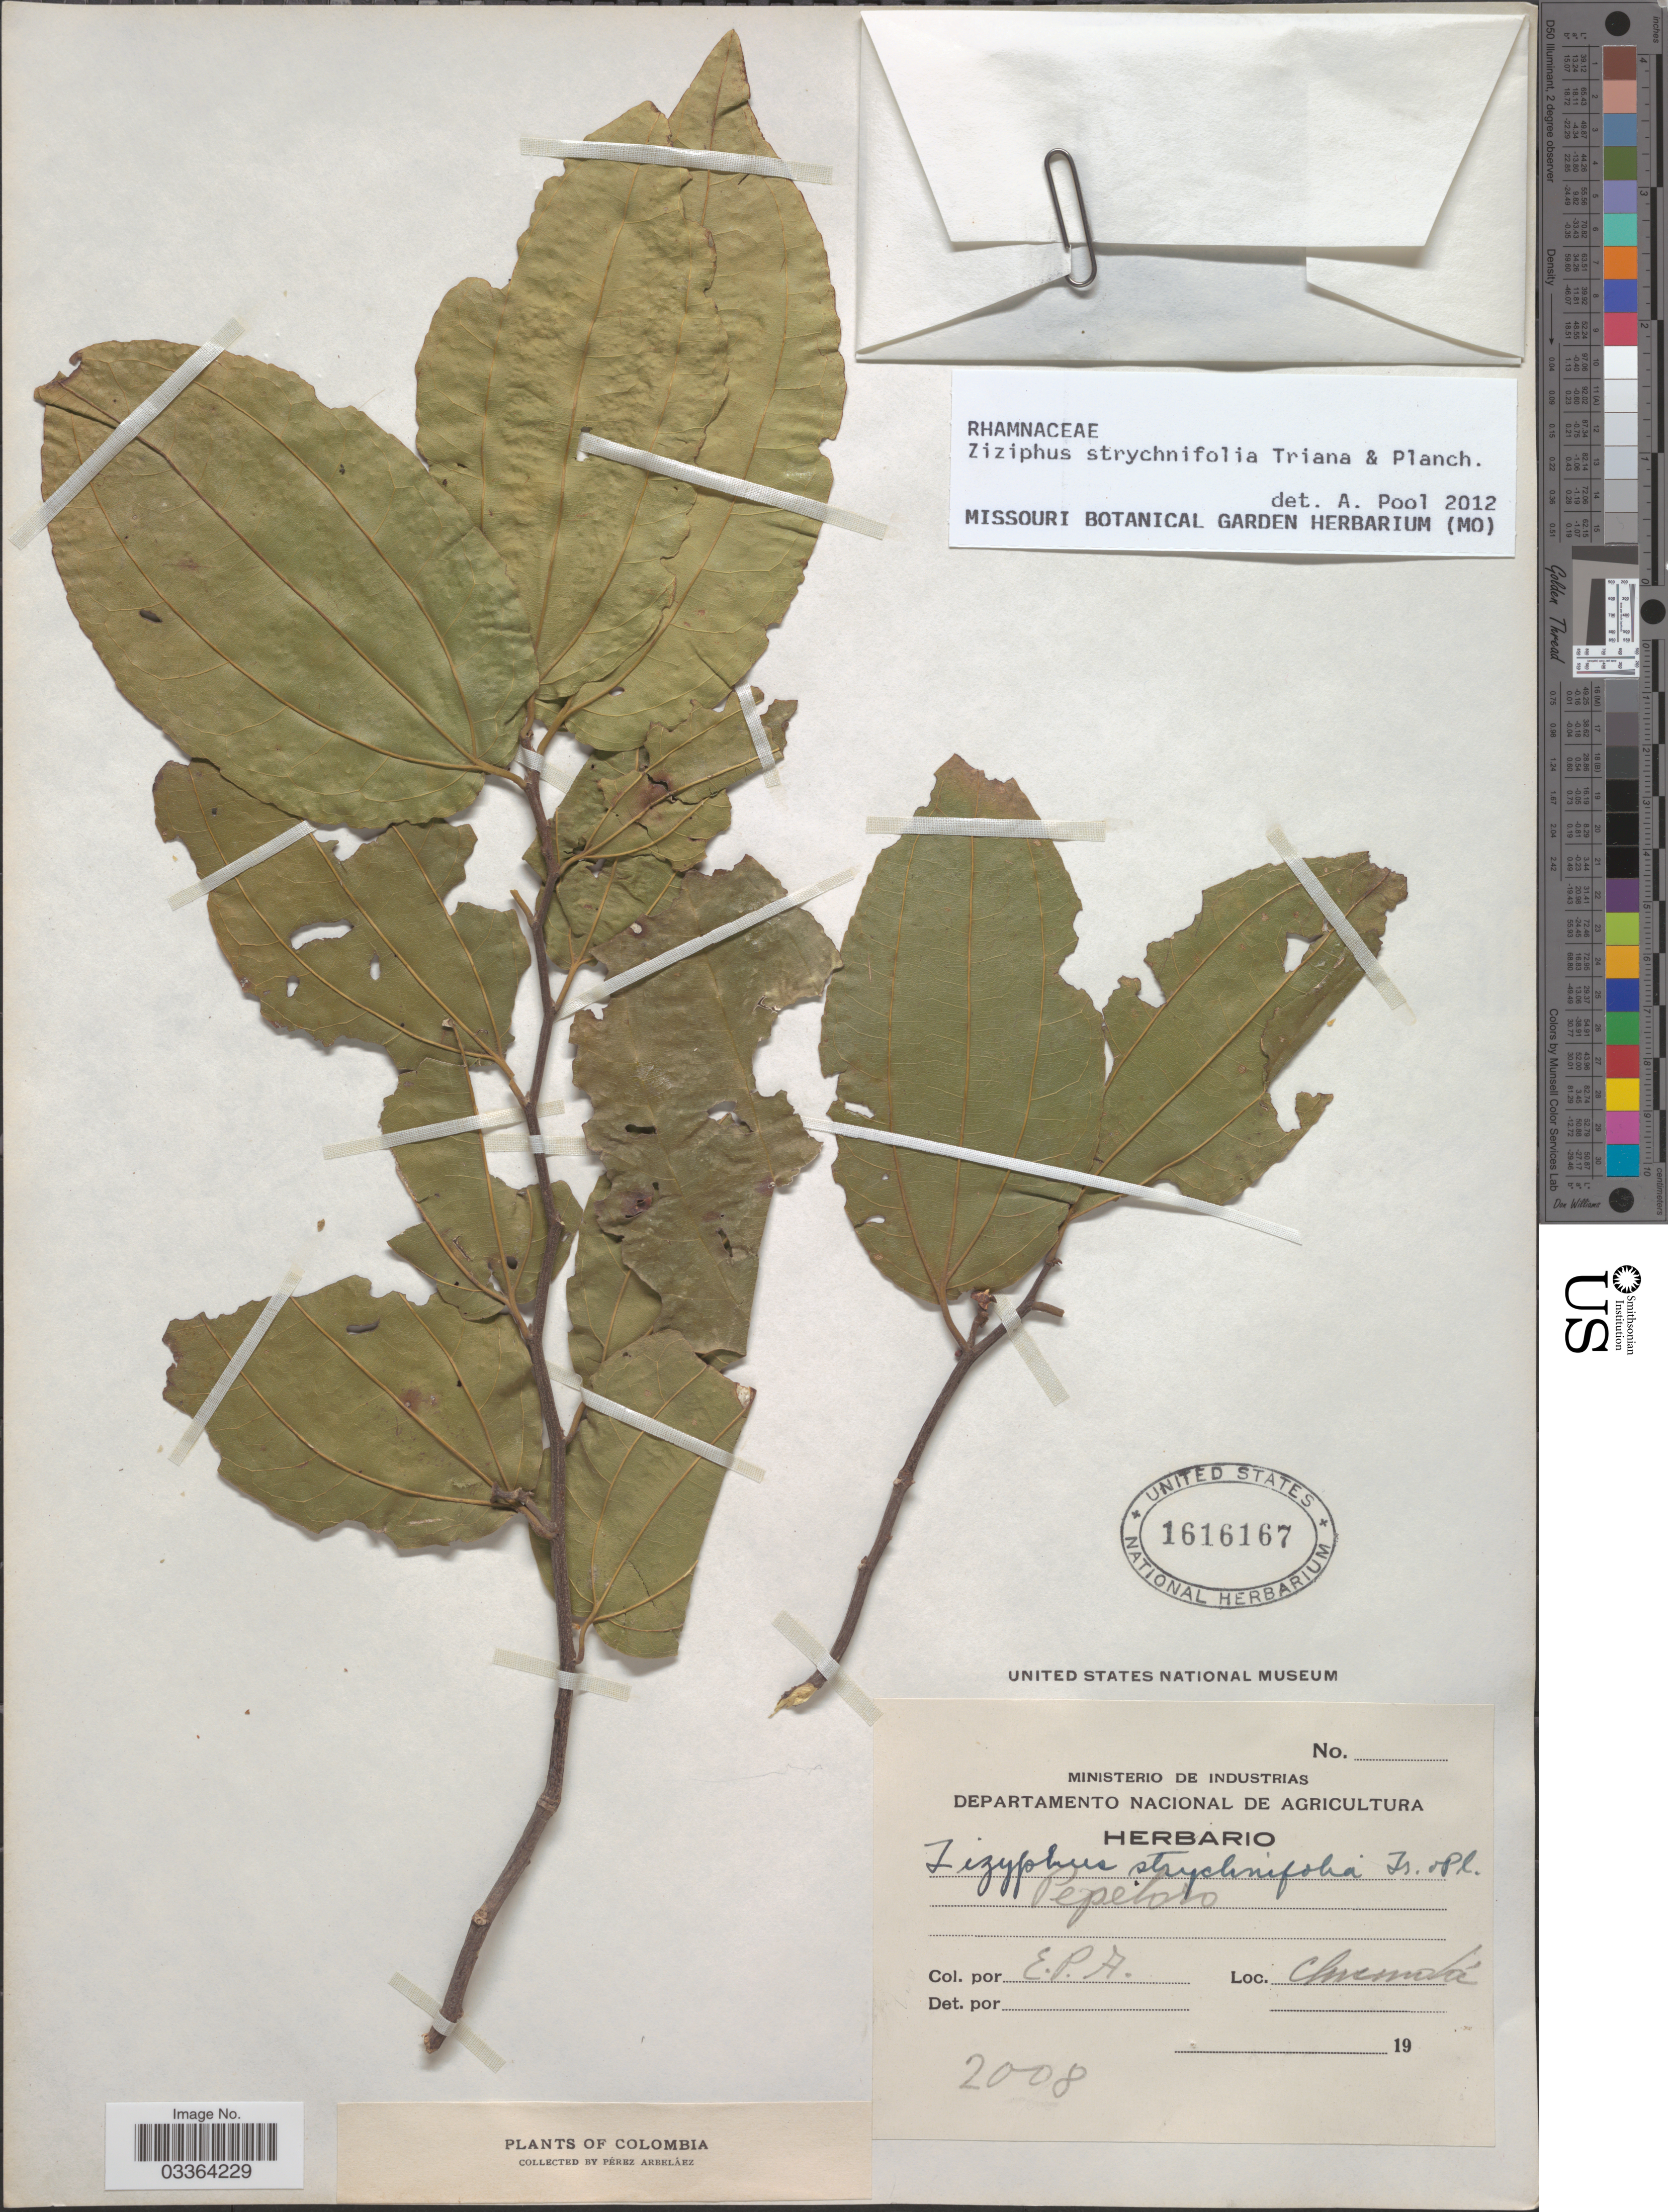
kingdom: Plantae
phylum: Tracheophyta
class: Magnoliopsida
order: Rosales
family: Rhamnaceae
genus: Sarcomphalus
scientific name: Sarcomphalus strychnifolius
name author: (Triana & Planch.) Hauenschild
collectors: E. Pérez Arbeláez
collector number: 2008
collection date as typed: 19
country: Colombia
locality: Chucuda [interpreted]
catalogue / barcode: US 1616167